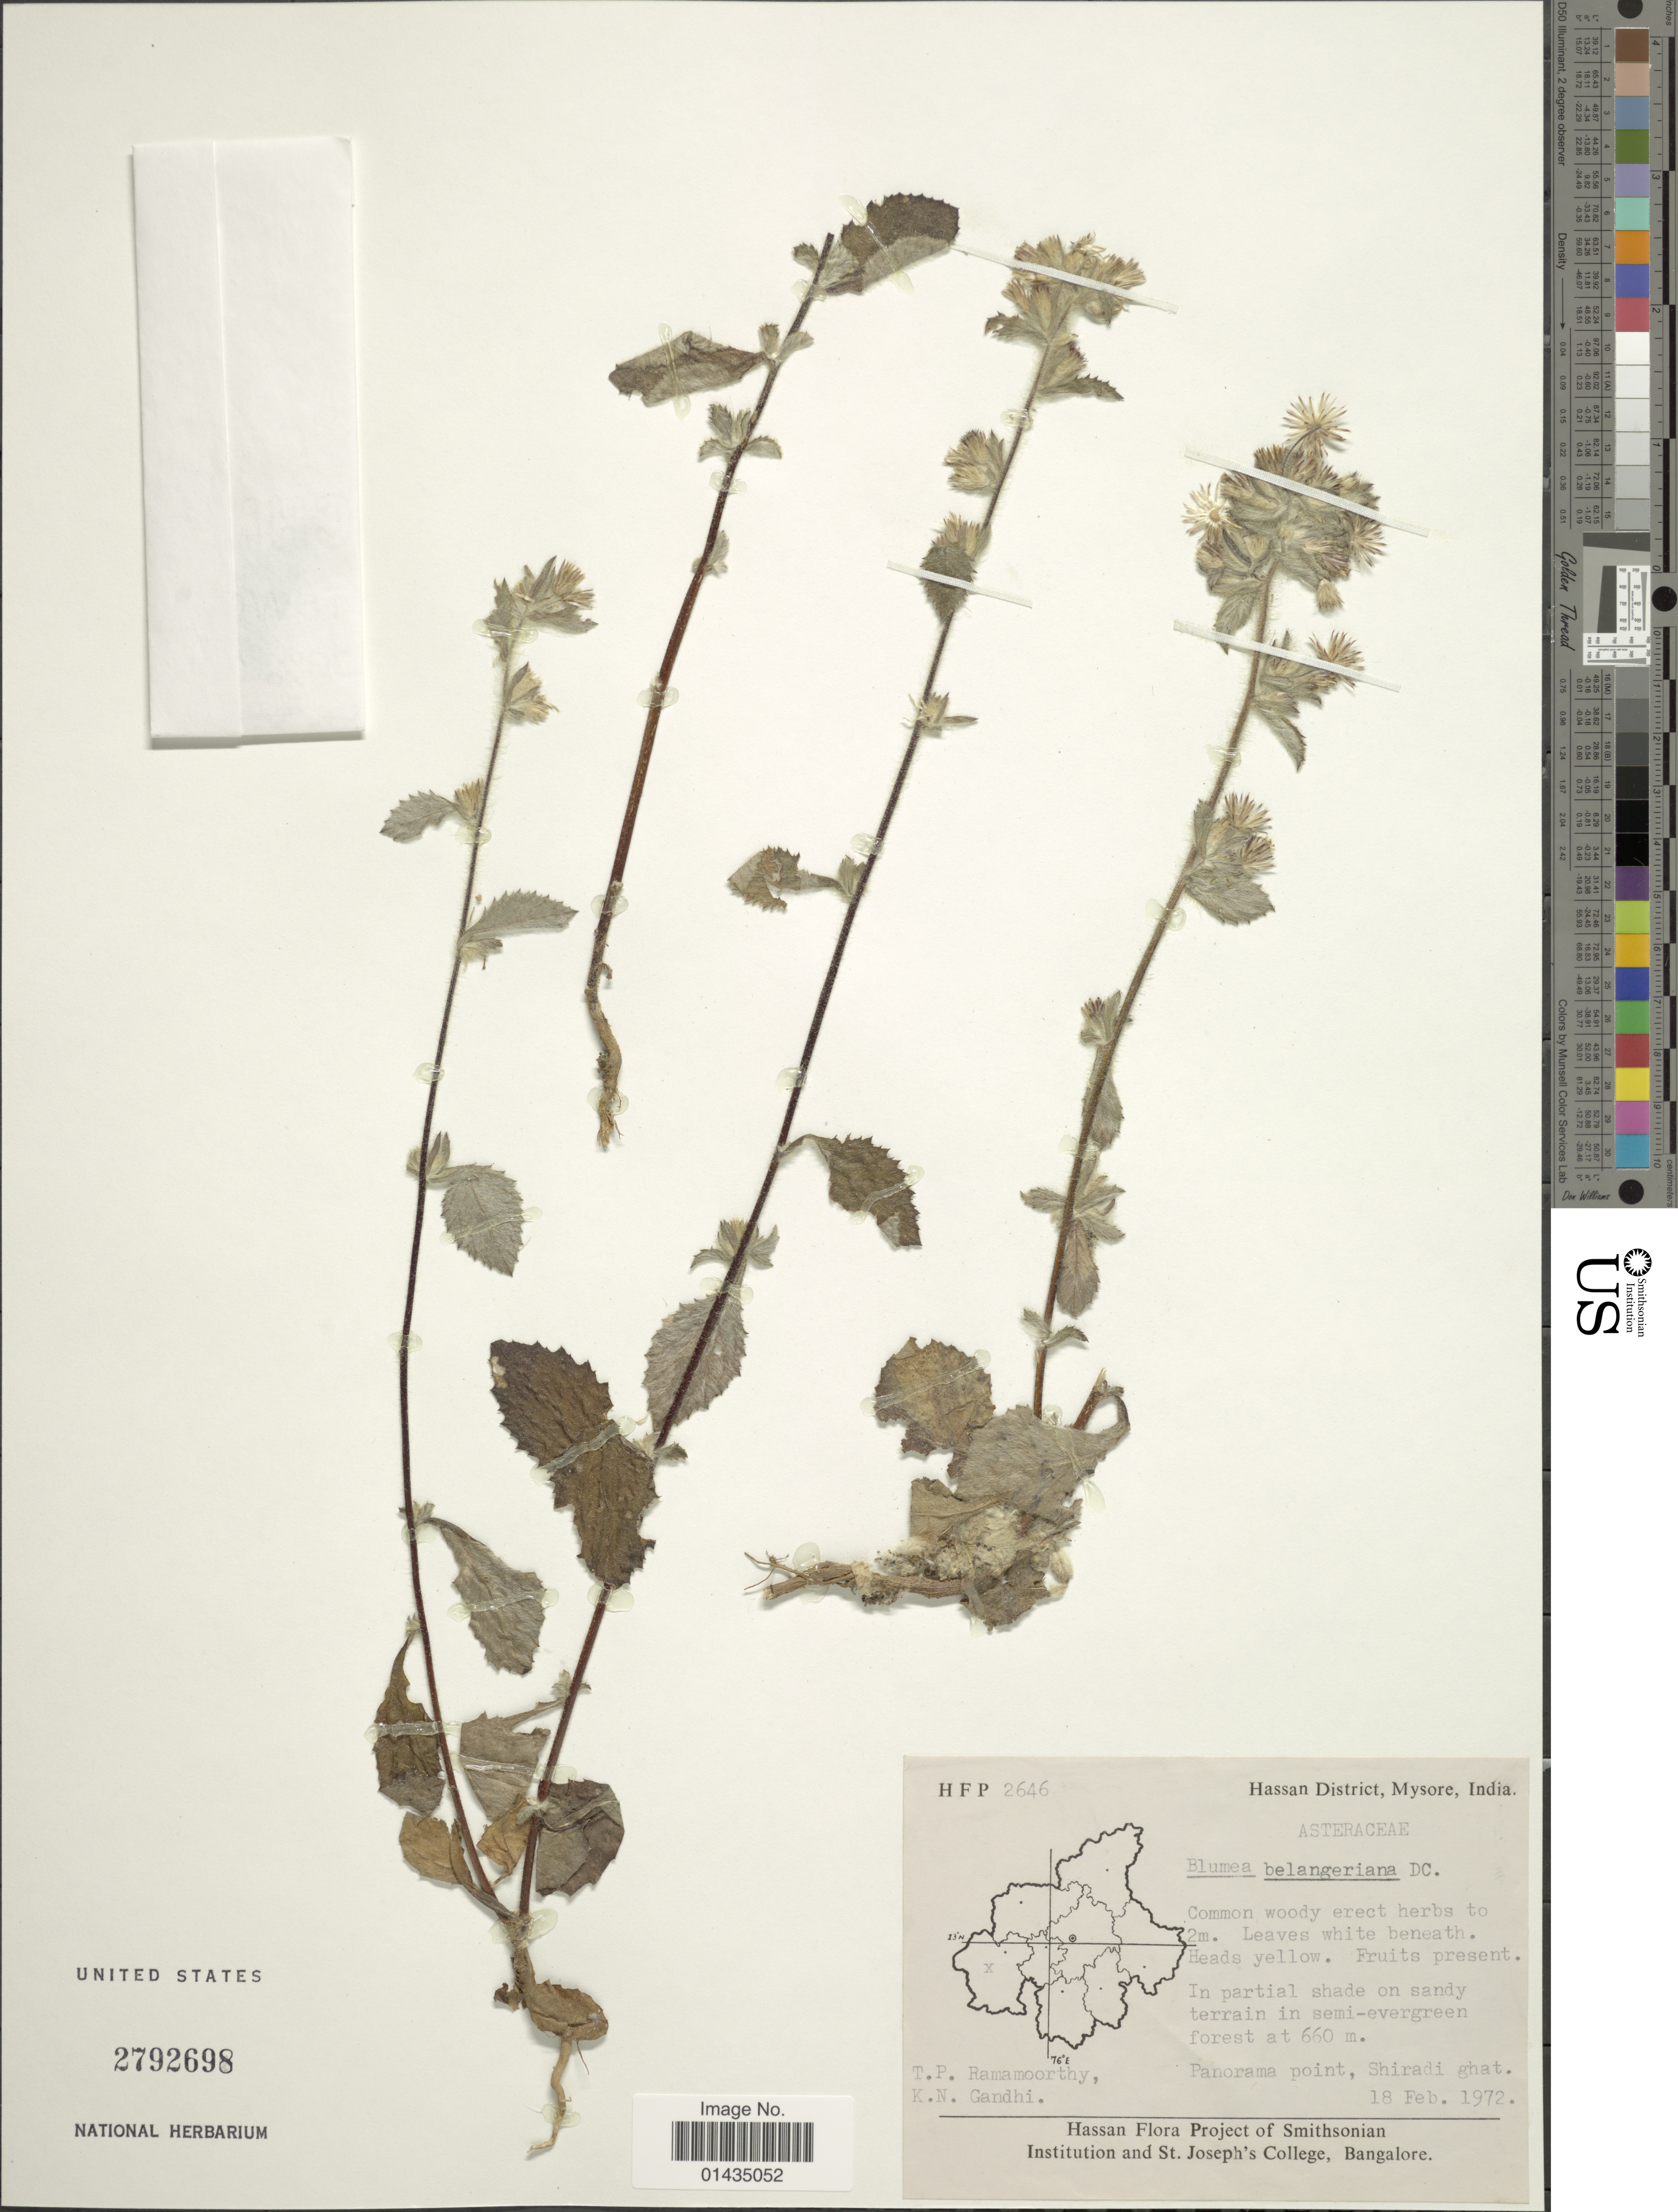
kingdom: Plantae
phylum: Tracheophyta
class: Magnoliopsida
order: Asterales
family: Asteraceae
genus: Blumea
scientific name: Blumea belangeriana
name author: DC.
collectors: T. P. Ramamoorthy & K. N. Gandhi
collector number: HFP2646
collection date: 1972-02-18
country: India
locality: Hassan District, Mysore, in partial shade on sandy terrain in semi-evergreen forest, Panorama point, Shiradi ghat.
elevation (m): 660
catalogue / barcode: US 2792698